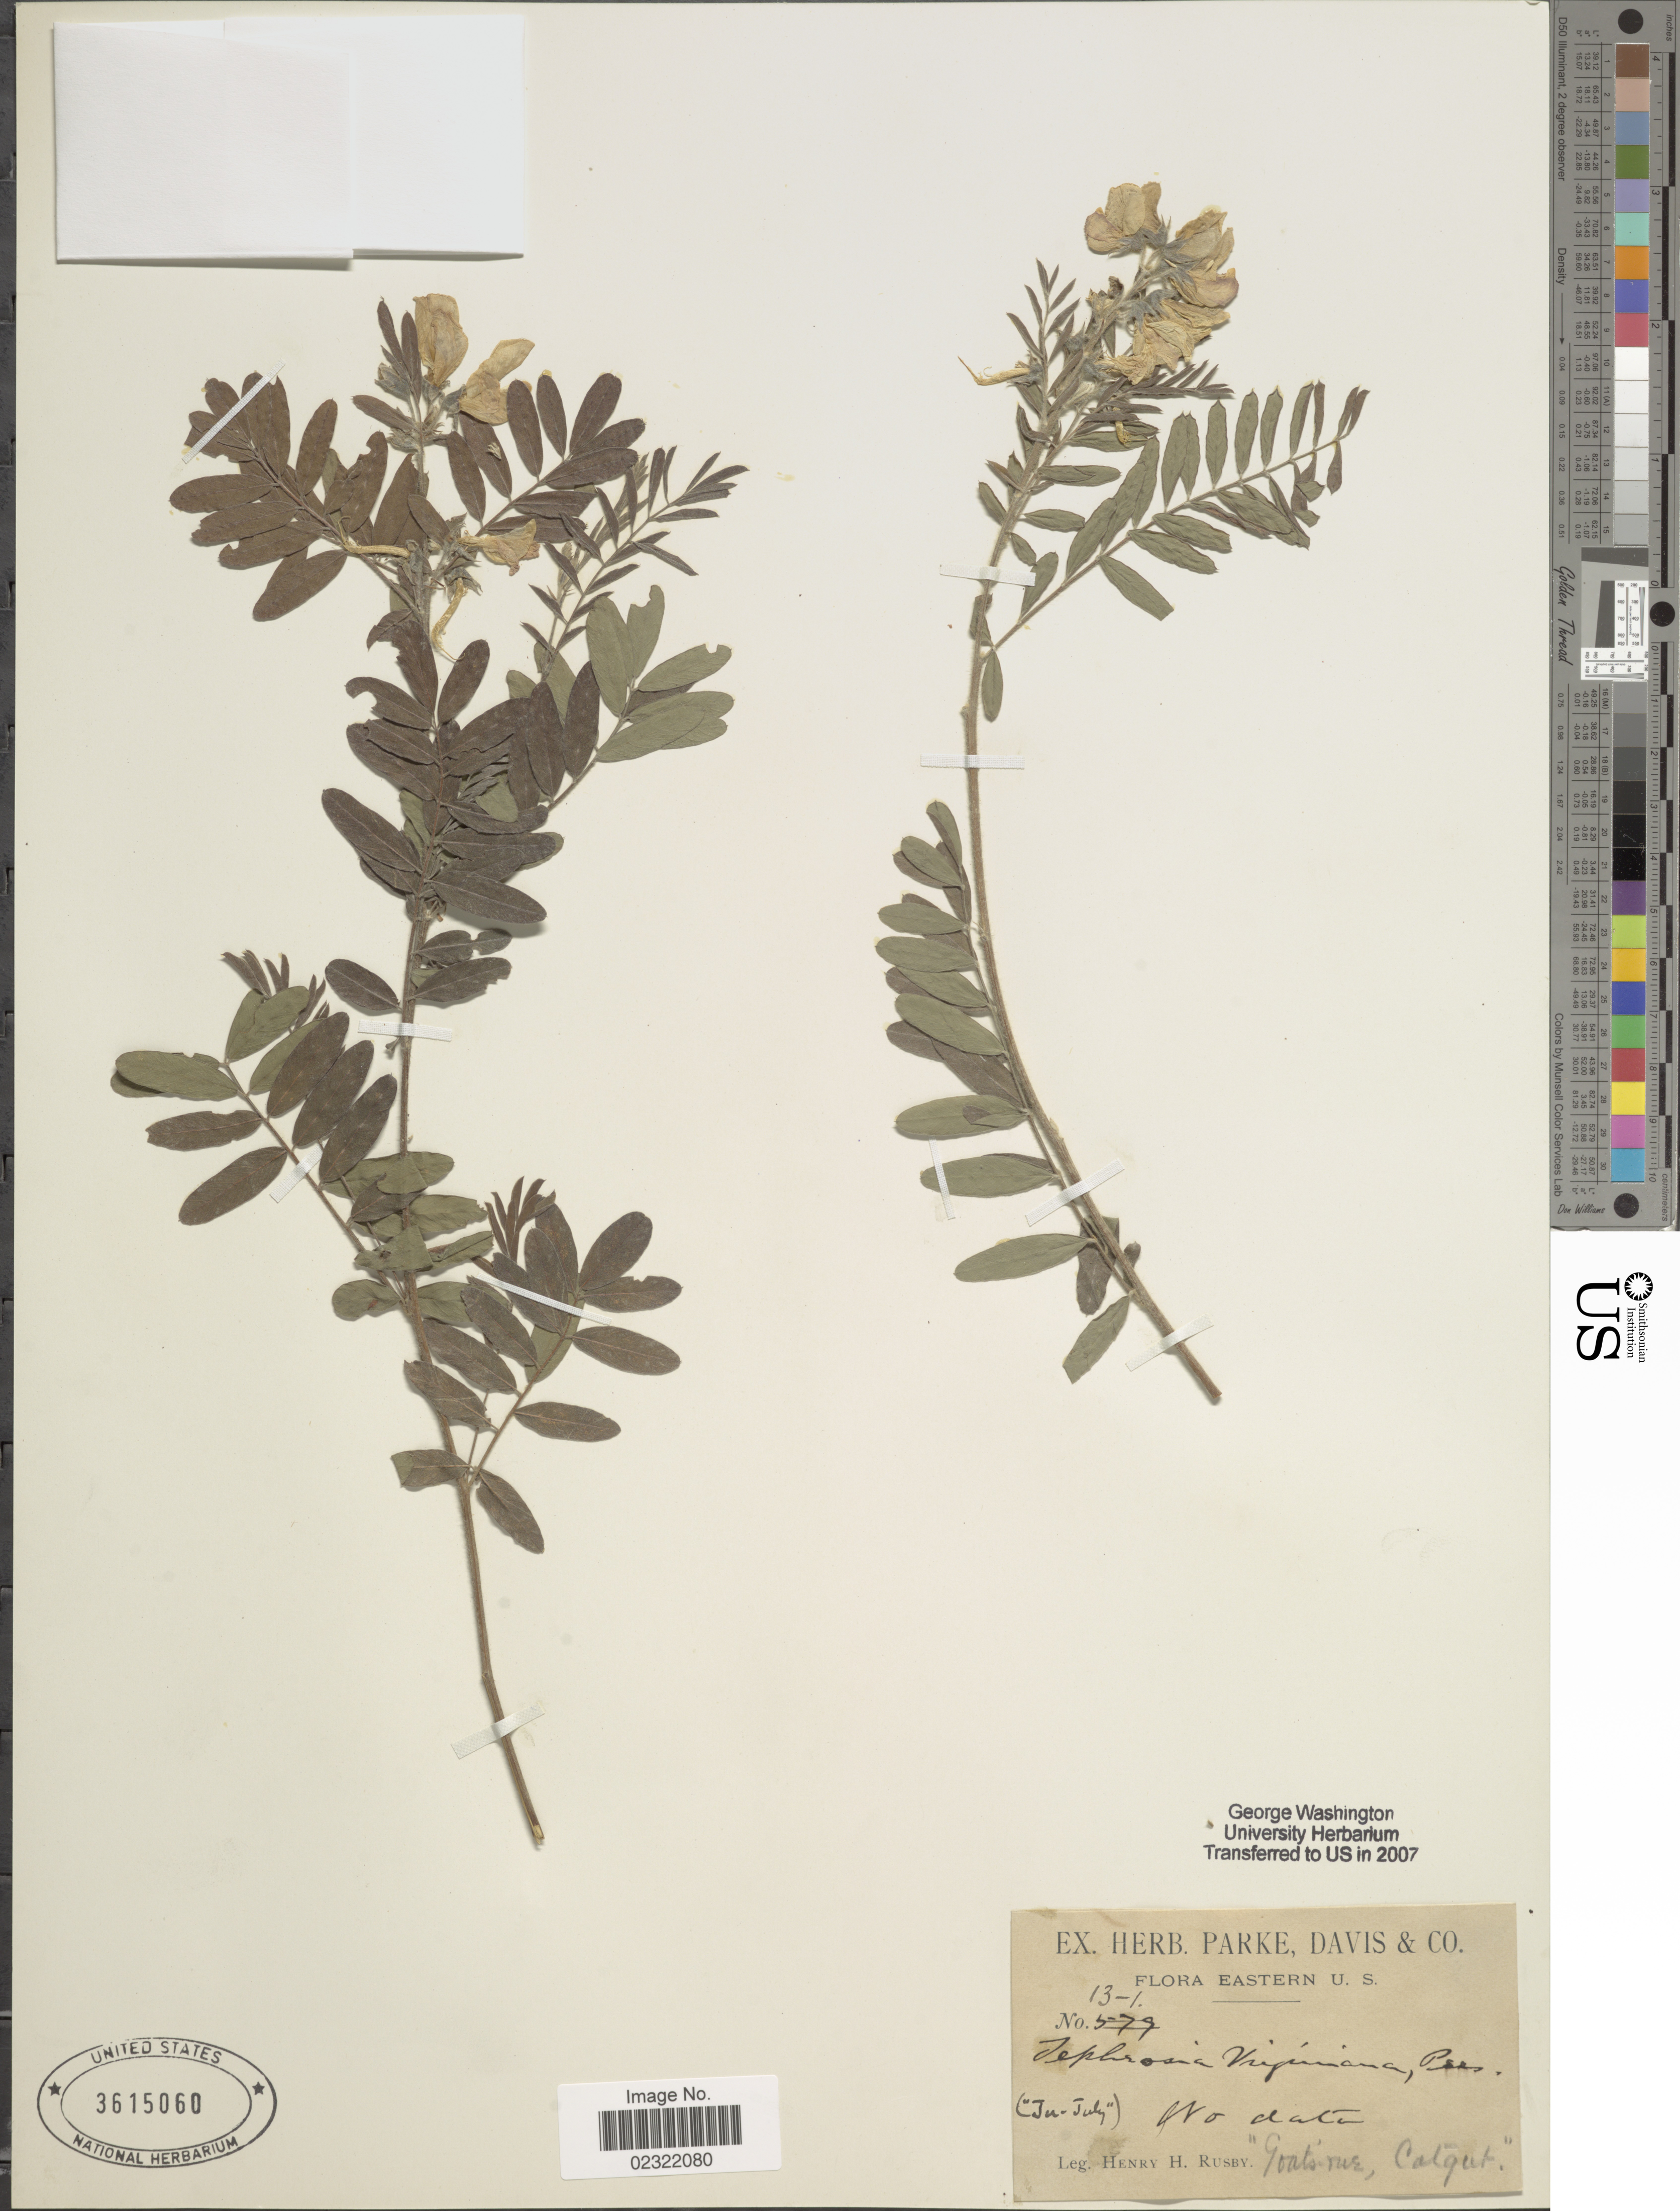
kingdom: Plantae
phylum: Tracheophyta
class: Magnoliopsida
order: Fabales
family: Fabaceae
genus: Tephrosia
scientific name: Tephrosia virginiana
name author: (L.) Pers.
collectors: H. H. Rusby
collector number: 13-1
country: United States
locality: Eastern U. S.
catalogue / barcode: US 3615060